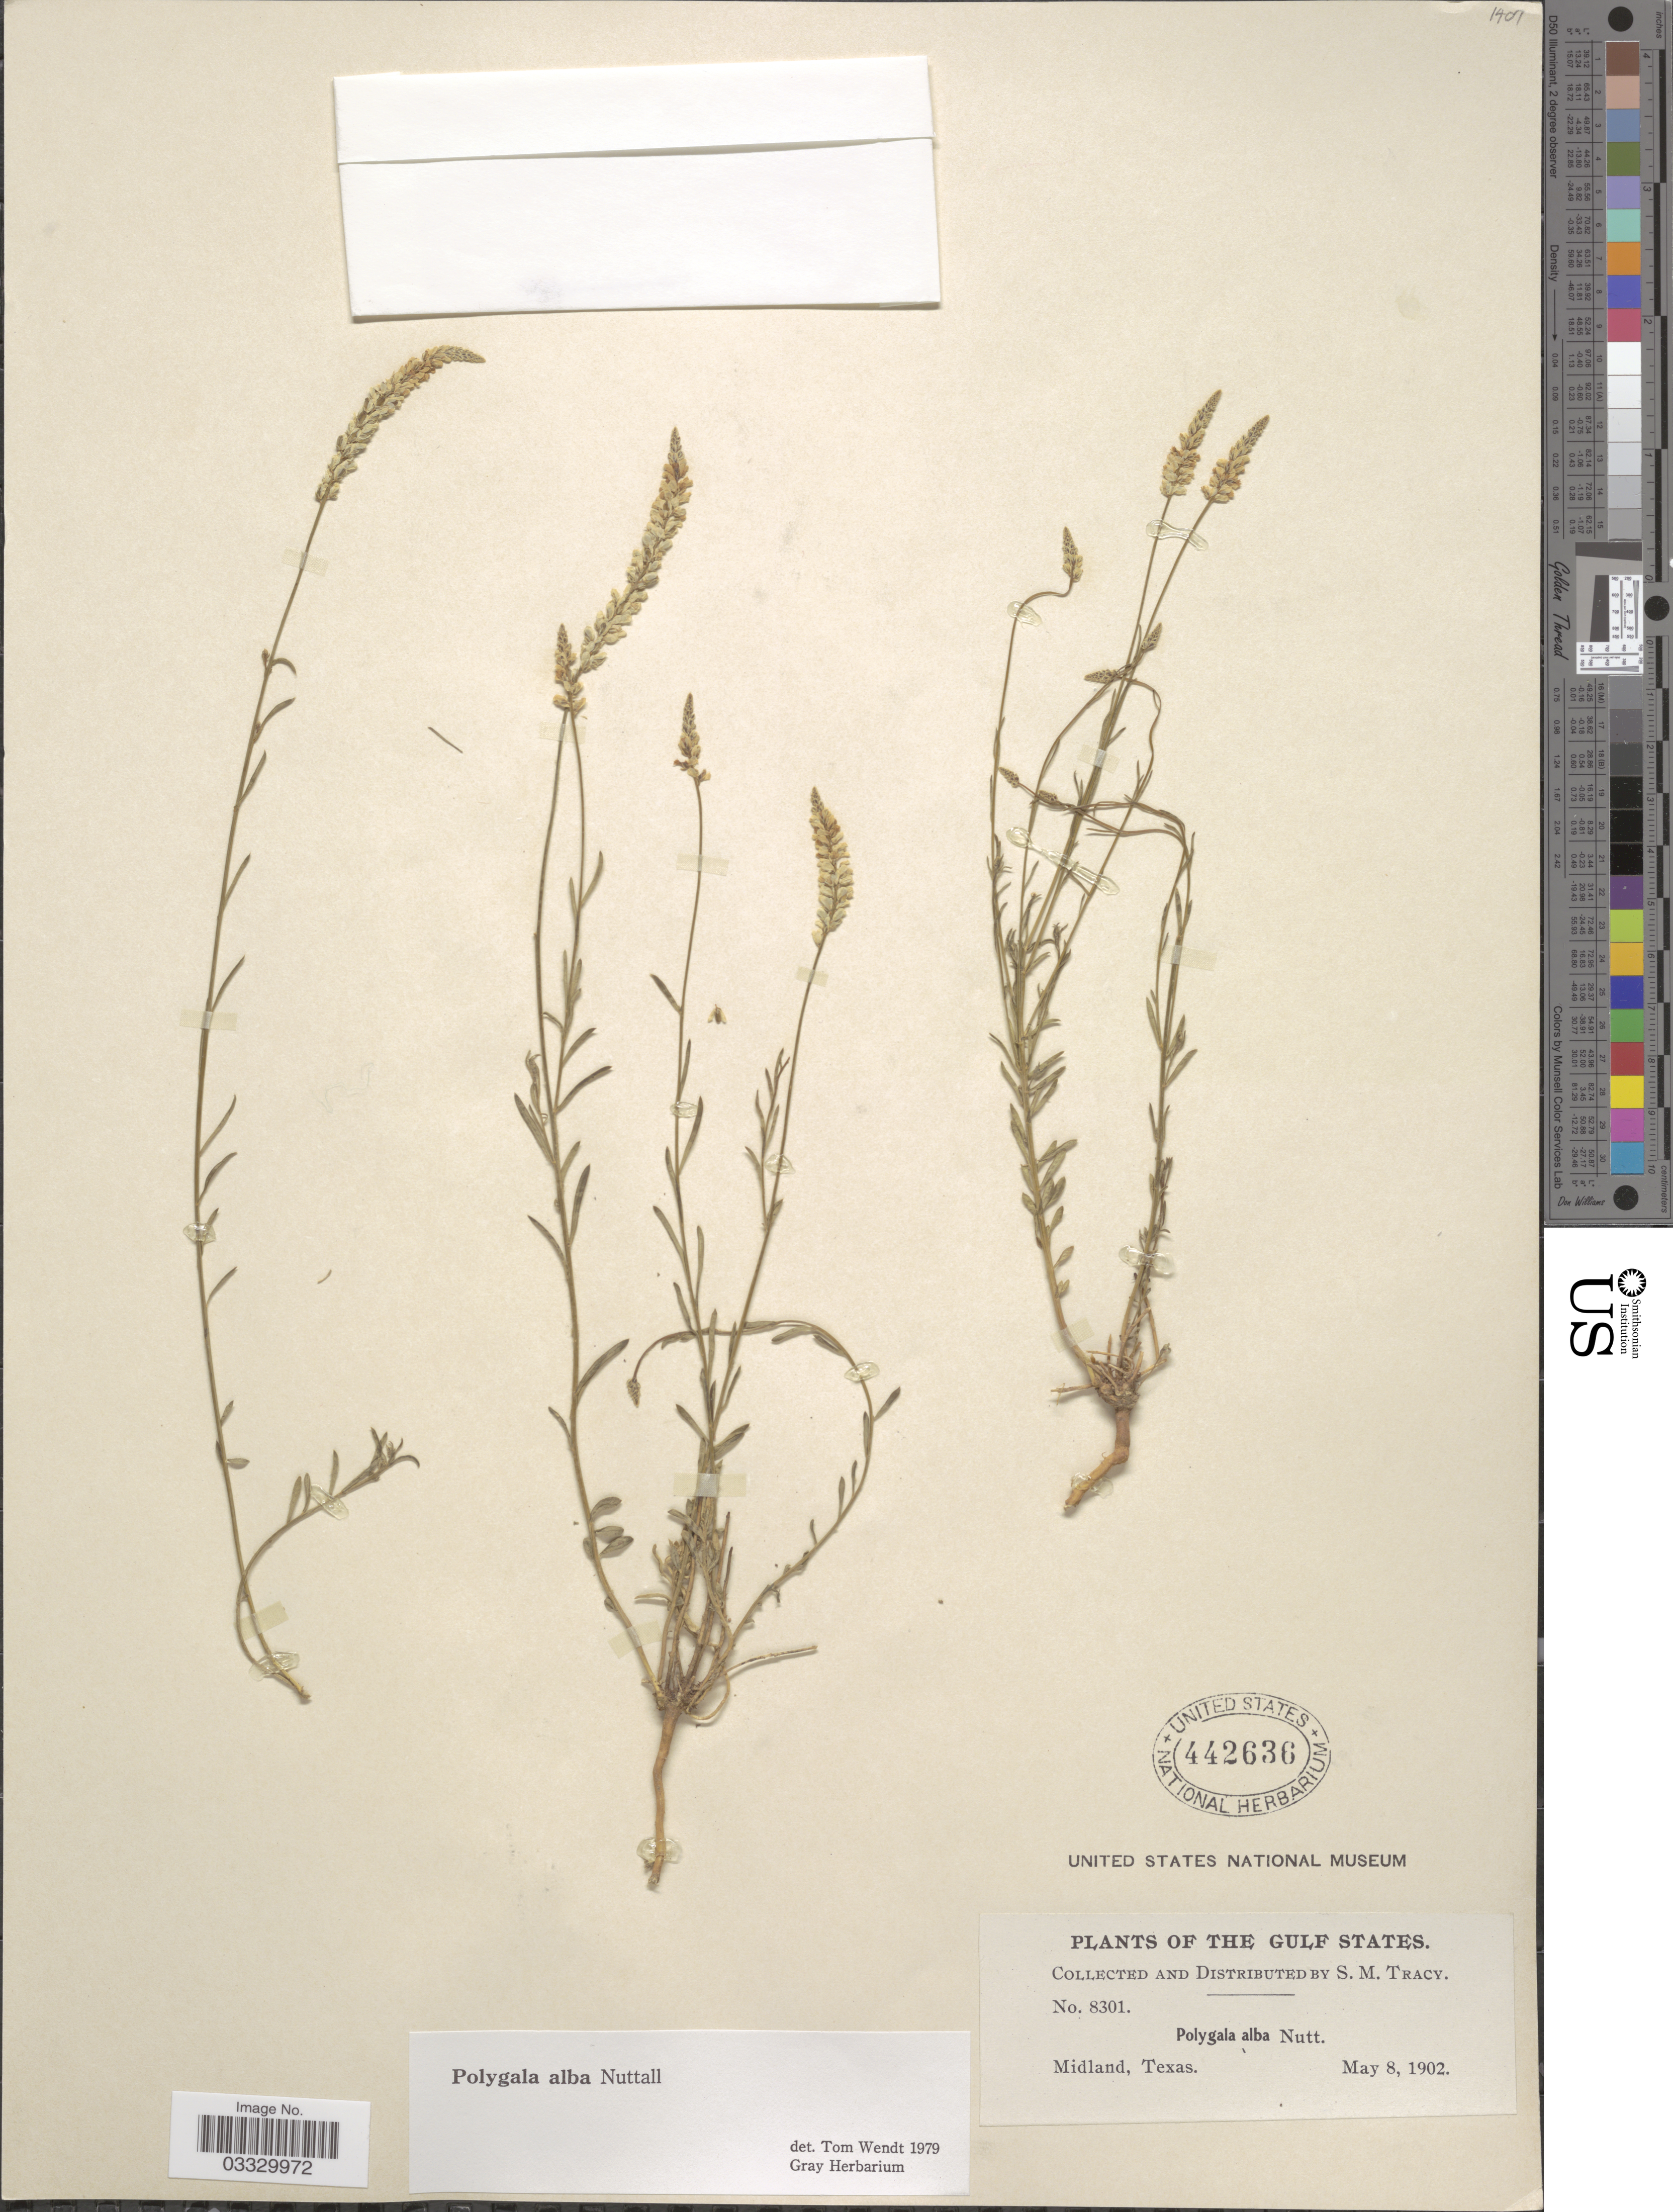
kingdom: Plantae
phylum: Tracheophyta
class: Magnoliopsida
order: Fabales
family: Polygalaceae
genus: Polygala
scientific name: Polygala alba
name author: Nutt.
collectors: S. M. Tracy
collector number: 8301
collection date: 1902-05-08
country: United States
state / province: Texas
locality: The Gulf States. Midland.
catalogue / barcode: US 442636